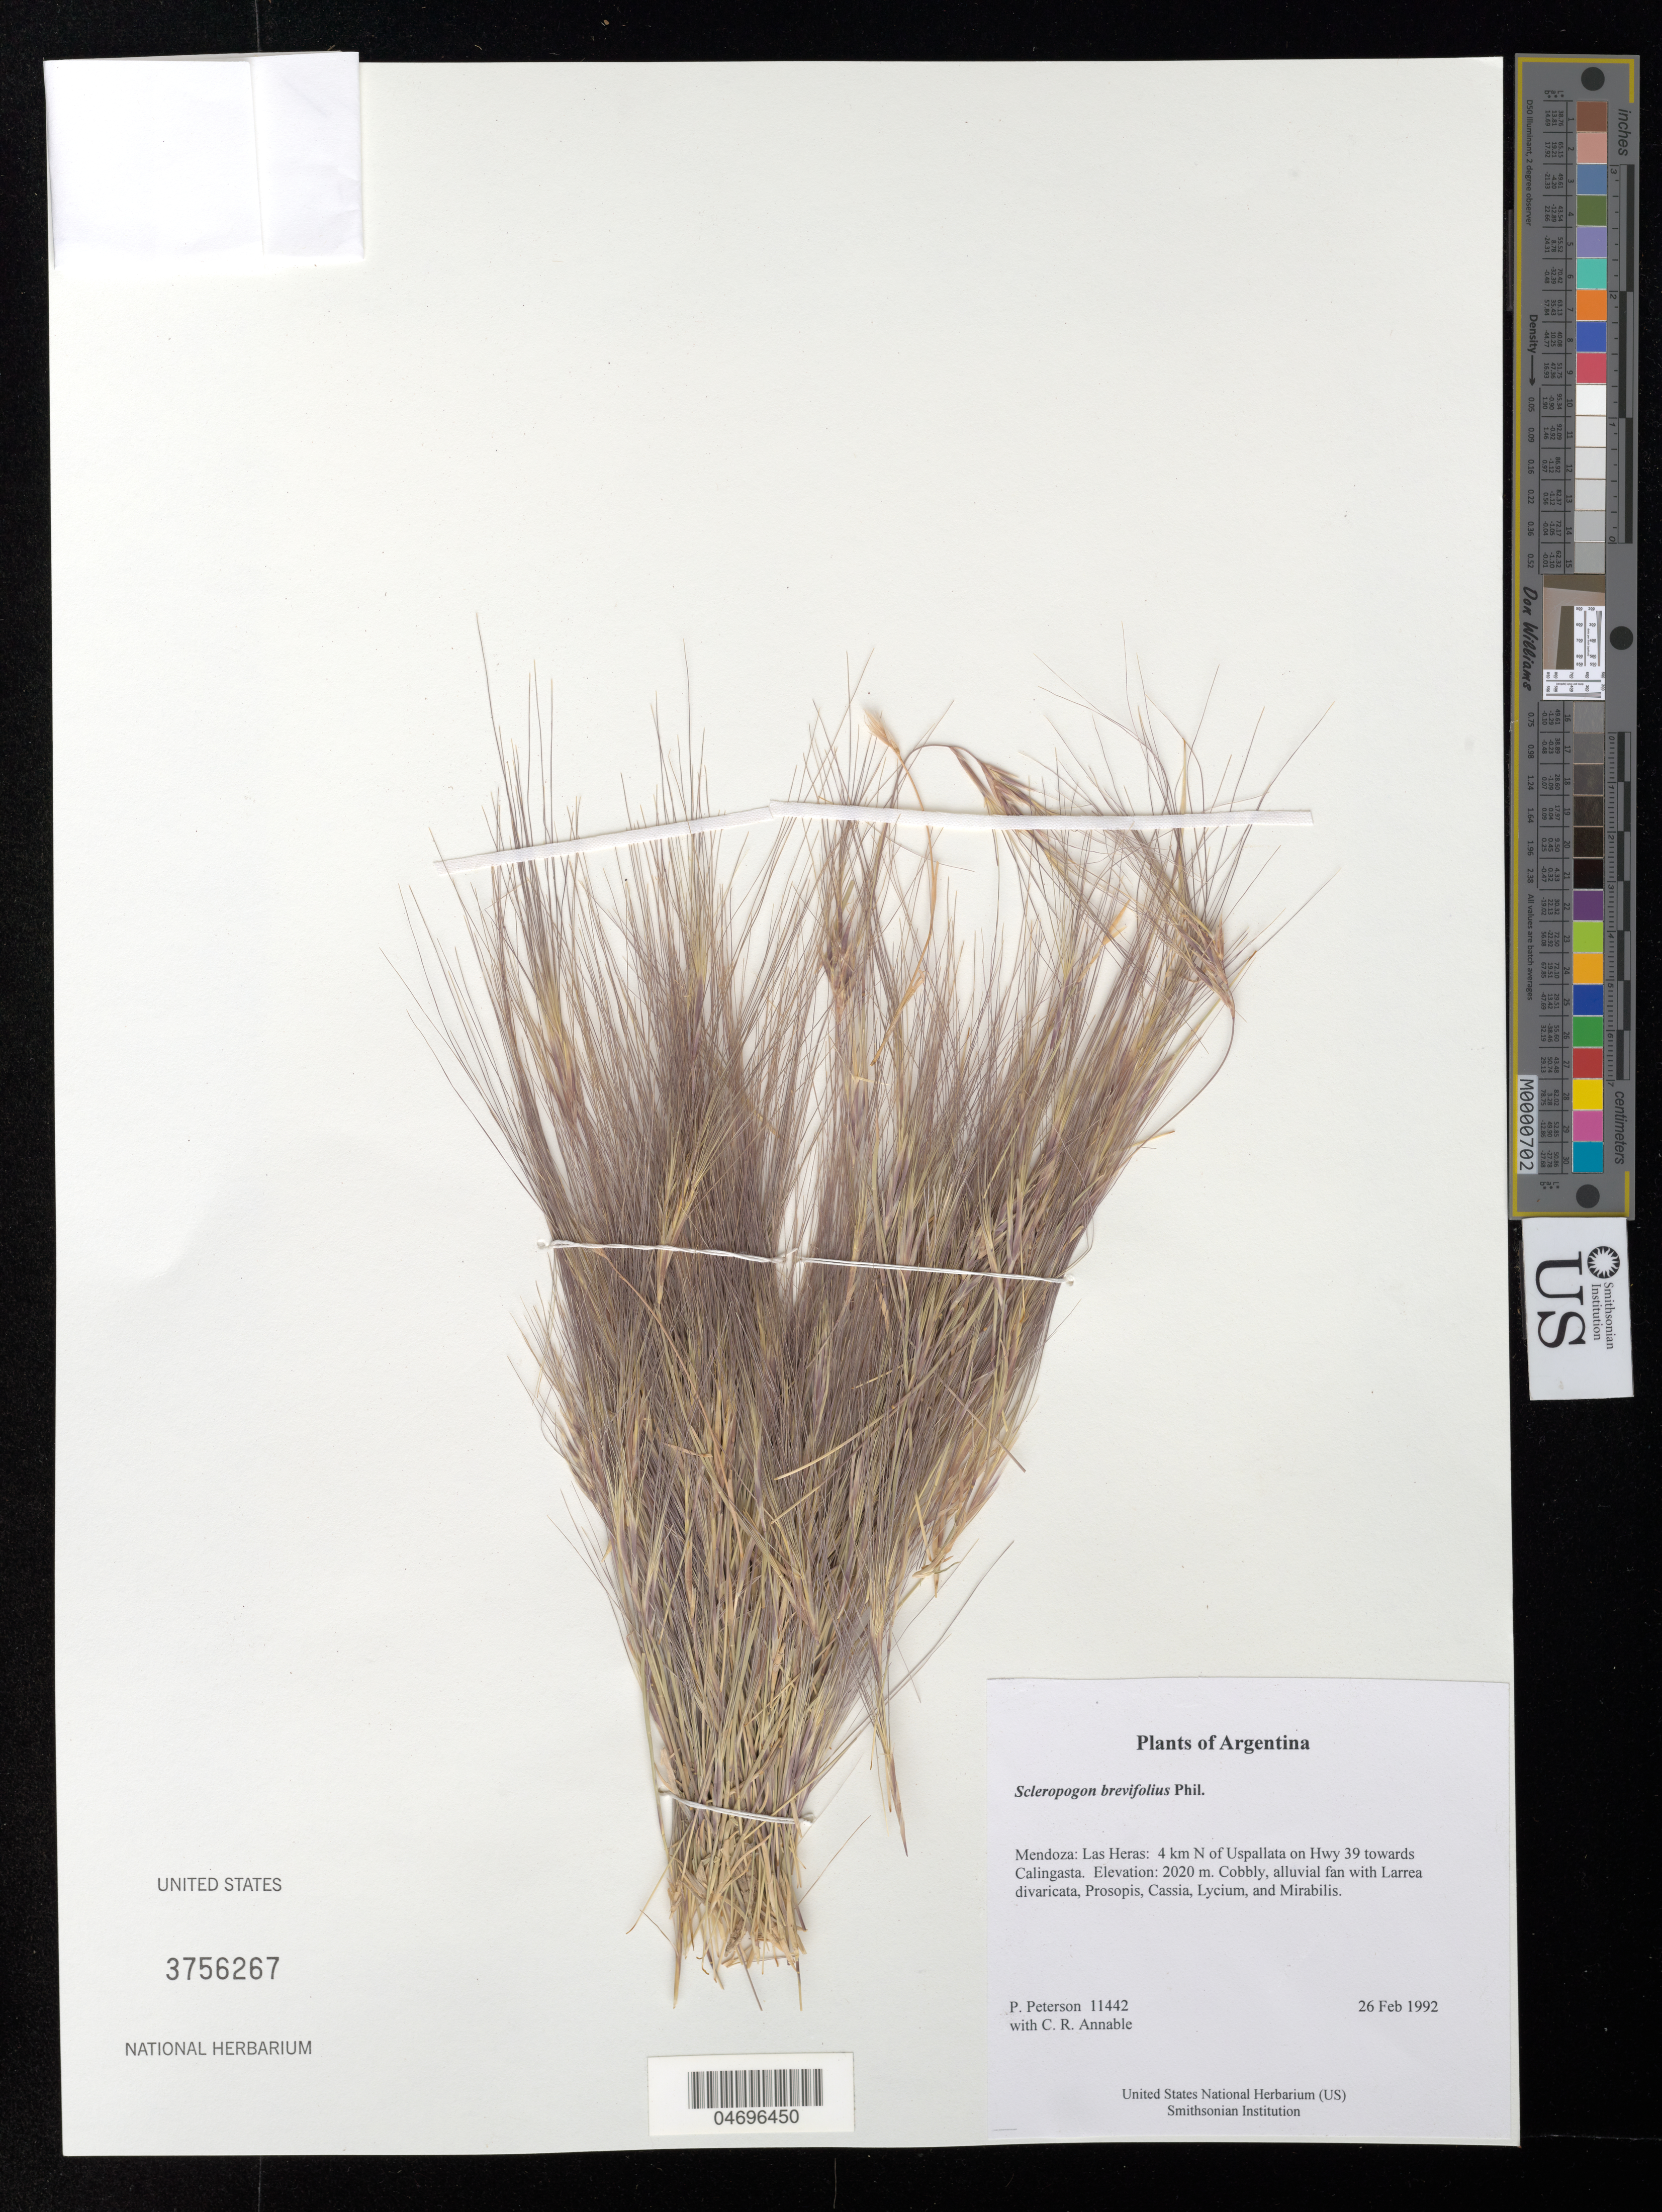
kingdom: Plantae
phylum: Tracheophyta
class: Liliopsida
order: Poales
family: Poaceae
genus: Scleropogon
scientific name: Scleropogon brevifolius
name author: Phil.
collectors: P. M. Peterson & C. R. Annable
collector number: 11442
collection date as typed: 26 Feb 1992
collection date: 1992-02-26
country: Argentina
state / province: Mendoza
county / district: Las Heras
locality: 4 km N of Uspallata on Hwy 39 towards Calingasta.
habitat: Cobbly, alluvial fan with Larrea divaricata, Prosopis, Cassia, Lycium, and Mirabilis.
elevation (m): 2020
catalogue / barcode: US 3756267